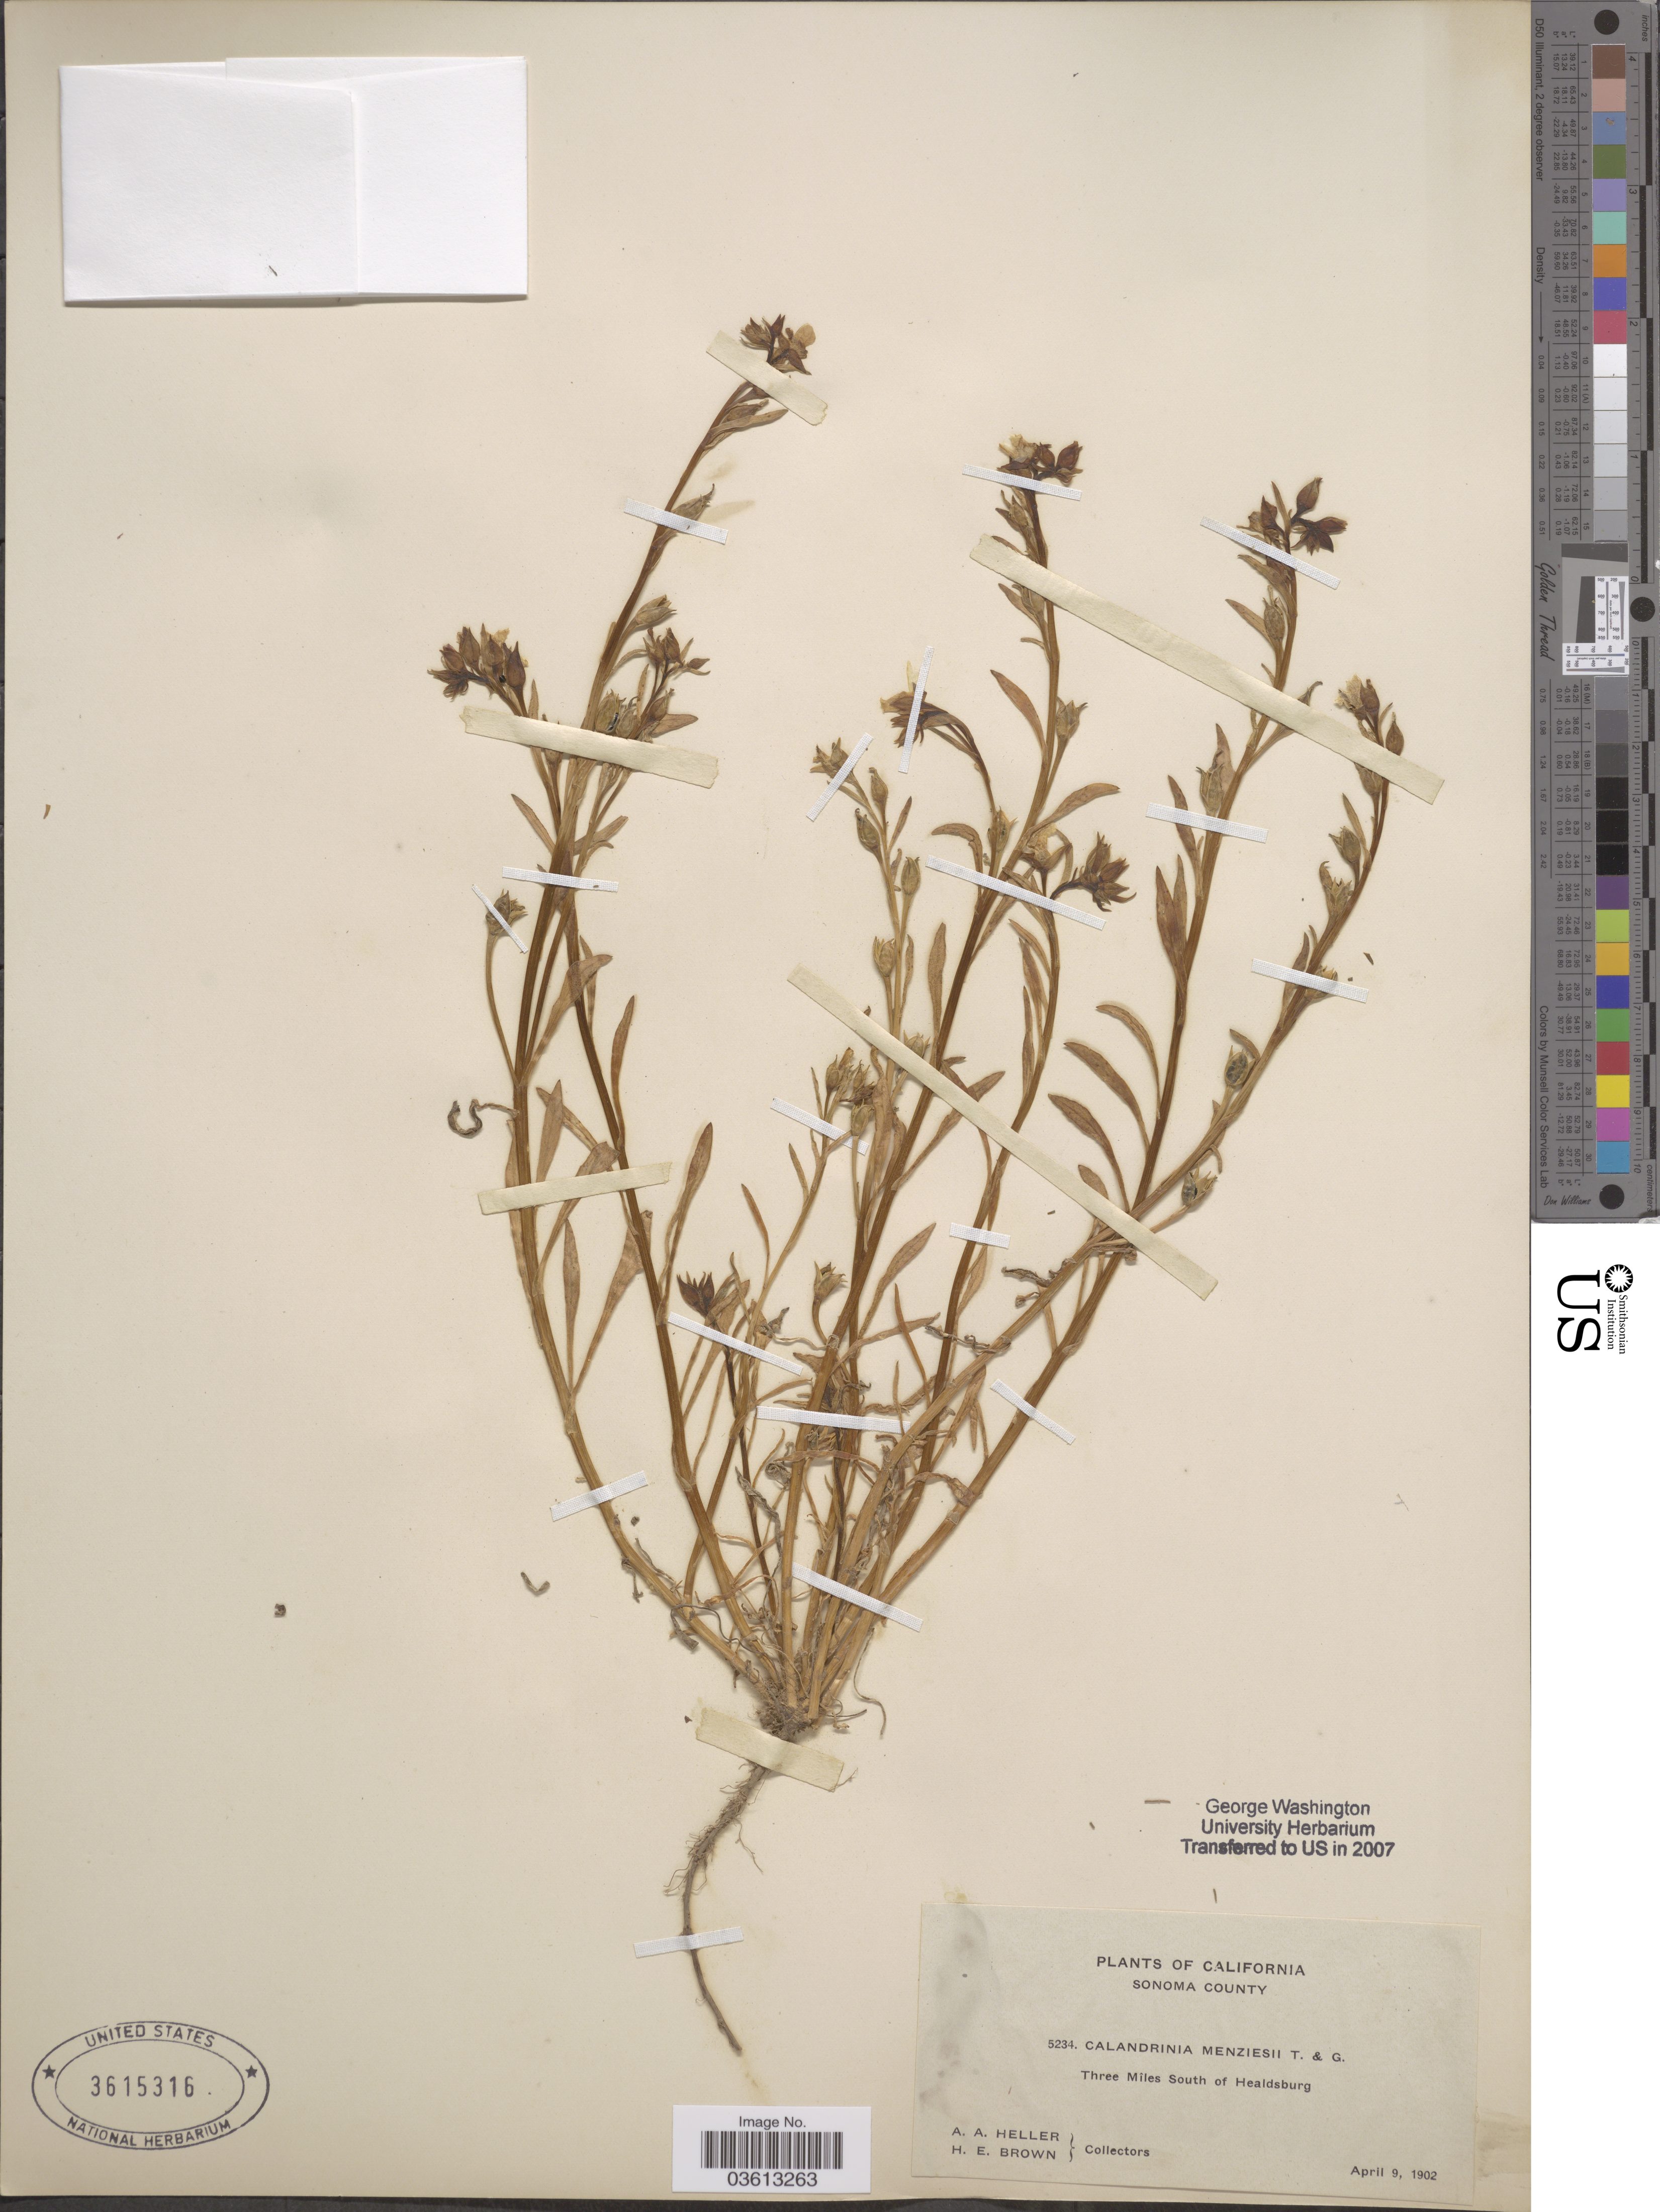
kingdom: Plantae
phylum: Tracheophyta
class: Magnoliopsida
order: Caryophyllales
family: Montiaceae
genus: Calandrinia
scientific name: Calandrinia ciliata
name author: (Ruiz & Pav.) DC.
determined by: Strong, Mark T., (BOT), Smithsonian Institution - National Museum of Natural History (UNITED STATES)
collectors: A. A. Heller & H. E. Brown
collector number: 5234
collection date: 1902-04-09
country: United States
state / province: California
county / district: Sonoma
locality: Sonoma County. Three Miles South of Healdsburg.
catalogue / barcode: US 3615316